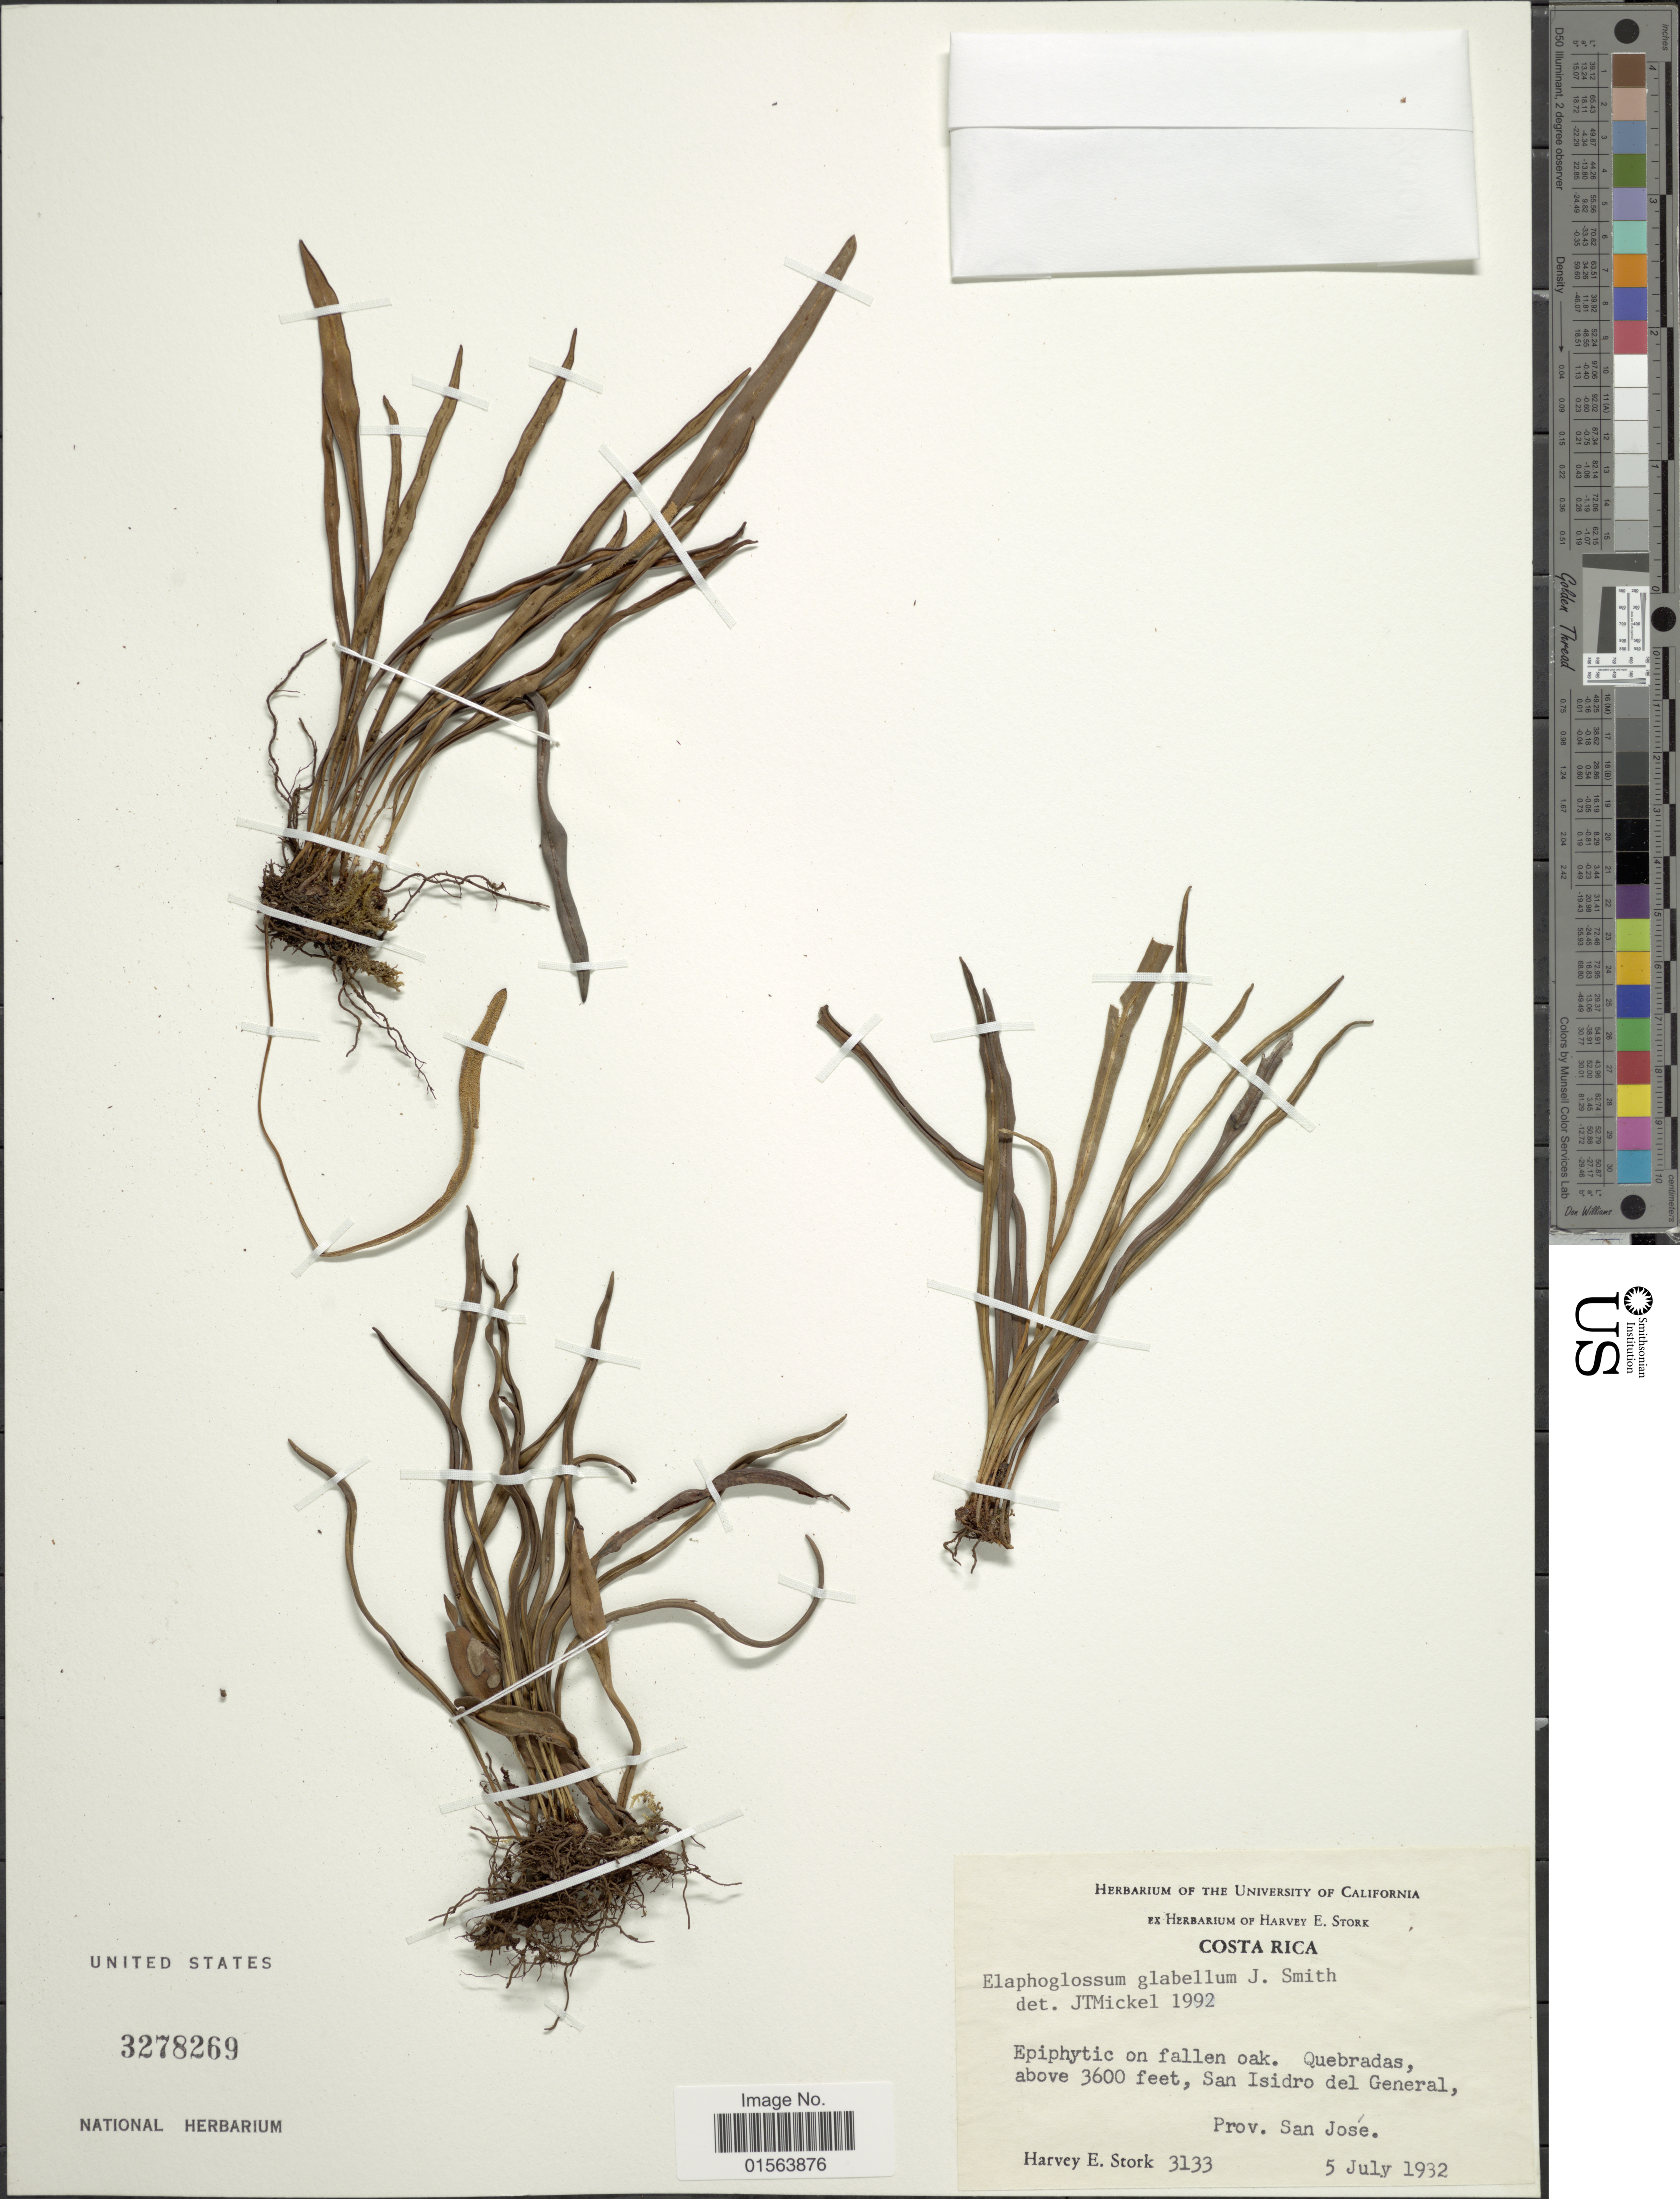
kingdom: Plantae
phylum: Tracheophyta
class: Polypodiopsida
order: Polypodiales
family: Dryopteridaceae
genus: Elaphoglossum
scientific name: Elaphoglossum glabellum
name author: J. Sm.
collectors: H. E. Stork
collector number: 3133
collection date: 1932-07-05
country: Costa Rica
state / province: San José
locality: Quebradas, San Isidro del General, Prov. San Jose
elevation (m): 1097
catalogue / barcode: US 3278269